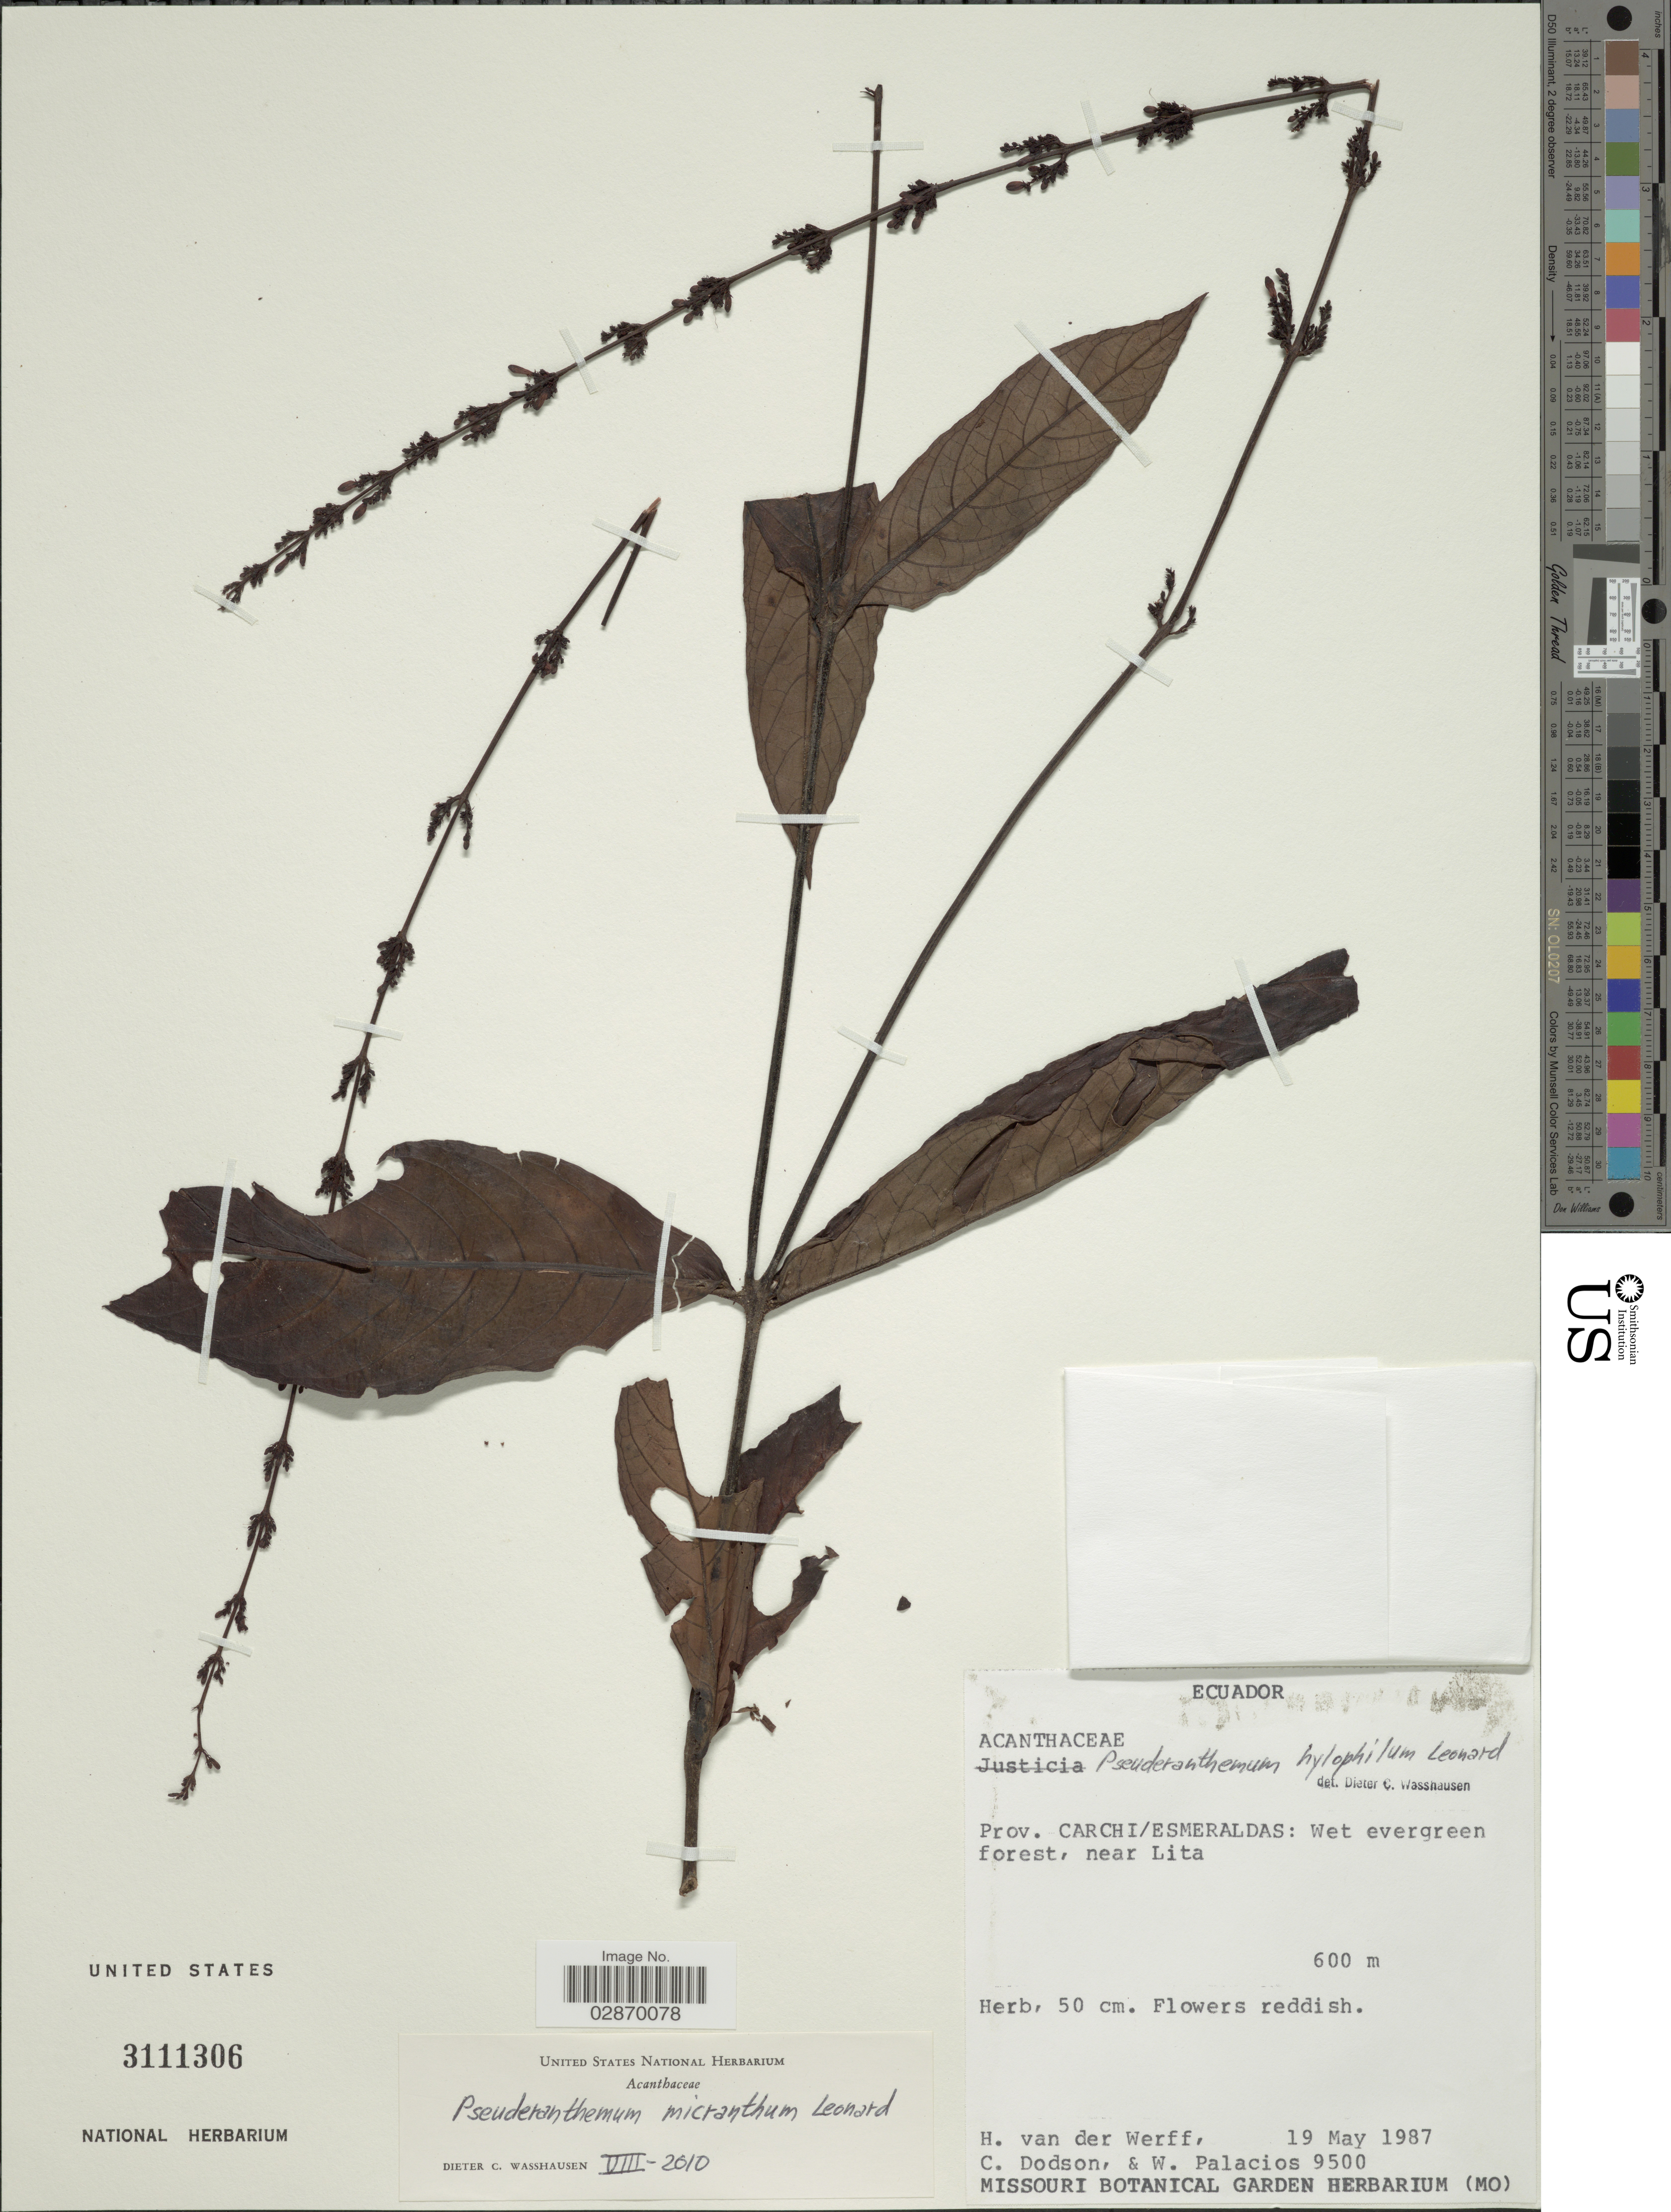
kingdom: Plantae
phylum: Tracheophyta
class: Magnoliopsida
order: Lamiales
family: Acanthaceae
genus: Pseuderanthemum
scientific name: Pseuderanthemum micranthum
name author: Leonard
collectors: H. van der Werff, C. Dodson & W. Palacios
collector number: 9500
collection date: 1987-05-19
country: Ecuador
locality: Prov. Carchi/Esmeraldas, Wet evergreen forest, near Lita.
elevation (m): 600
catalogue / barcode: US 3111306